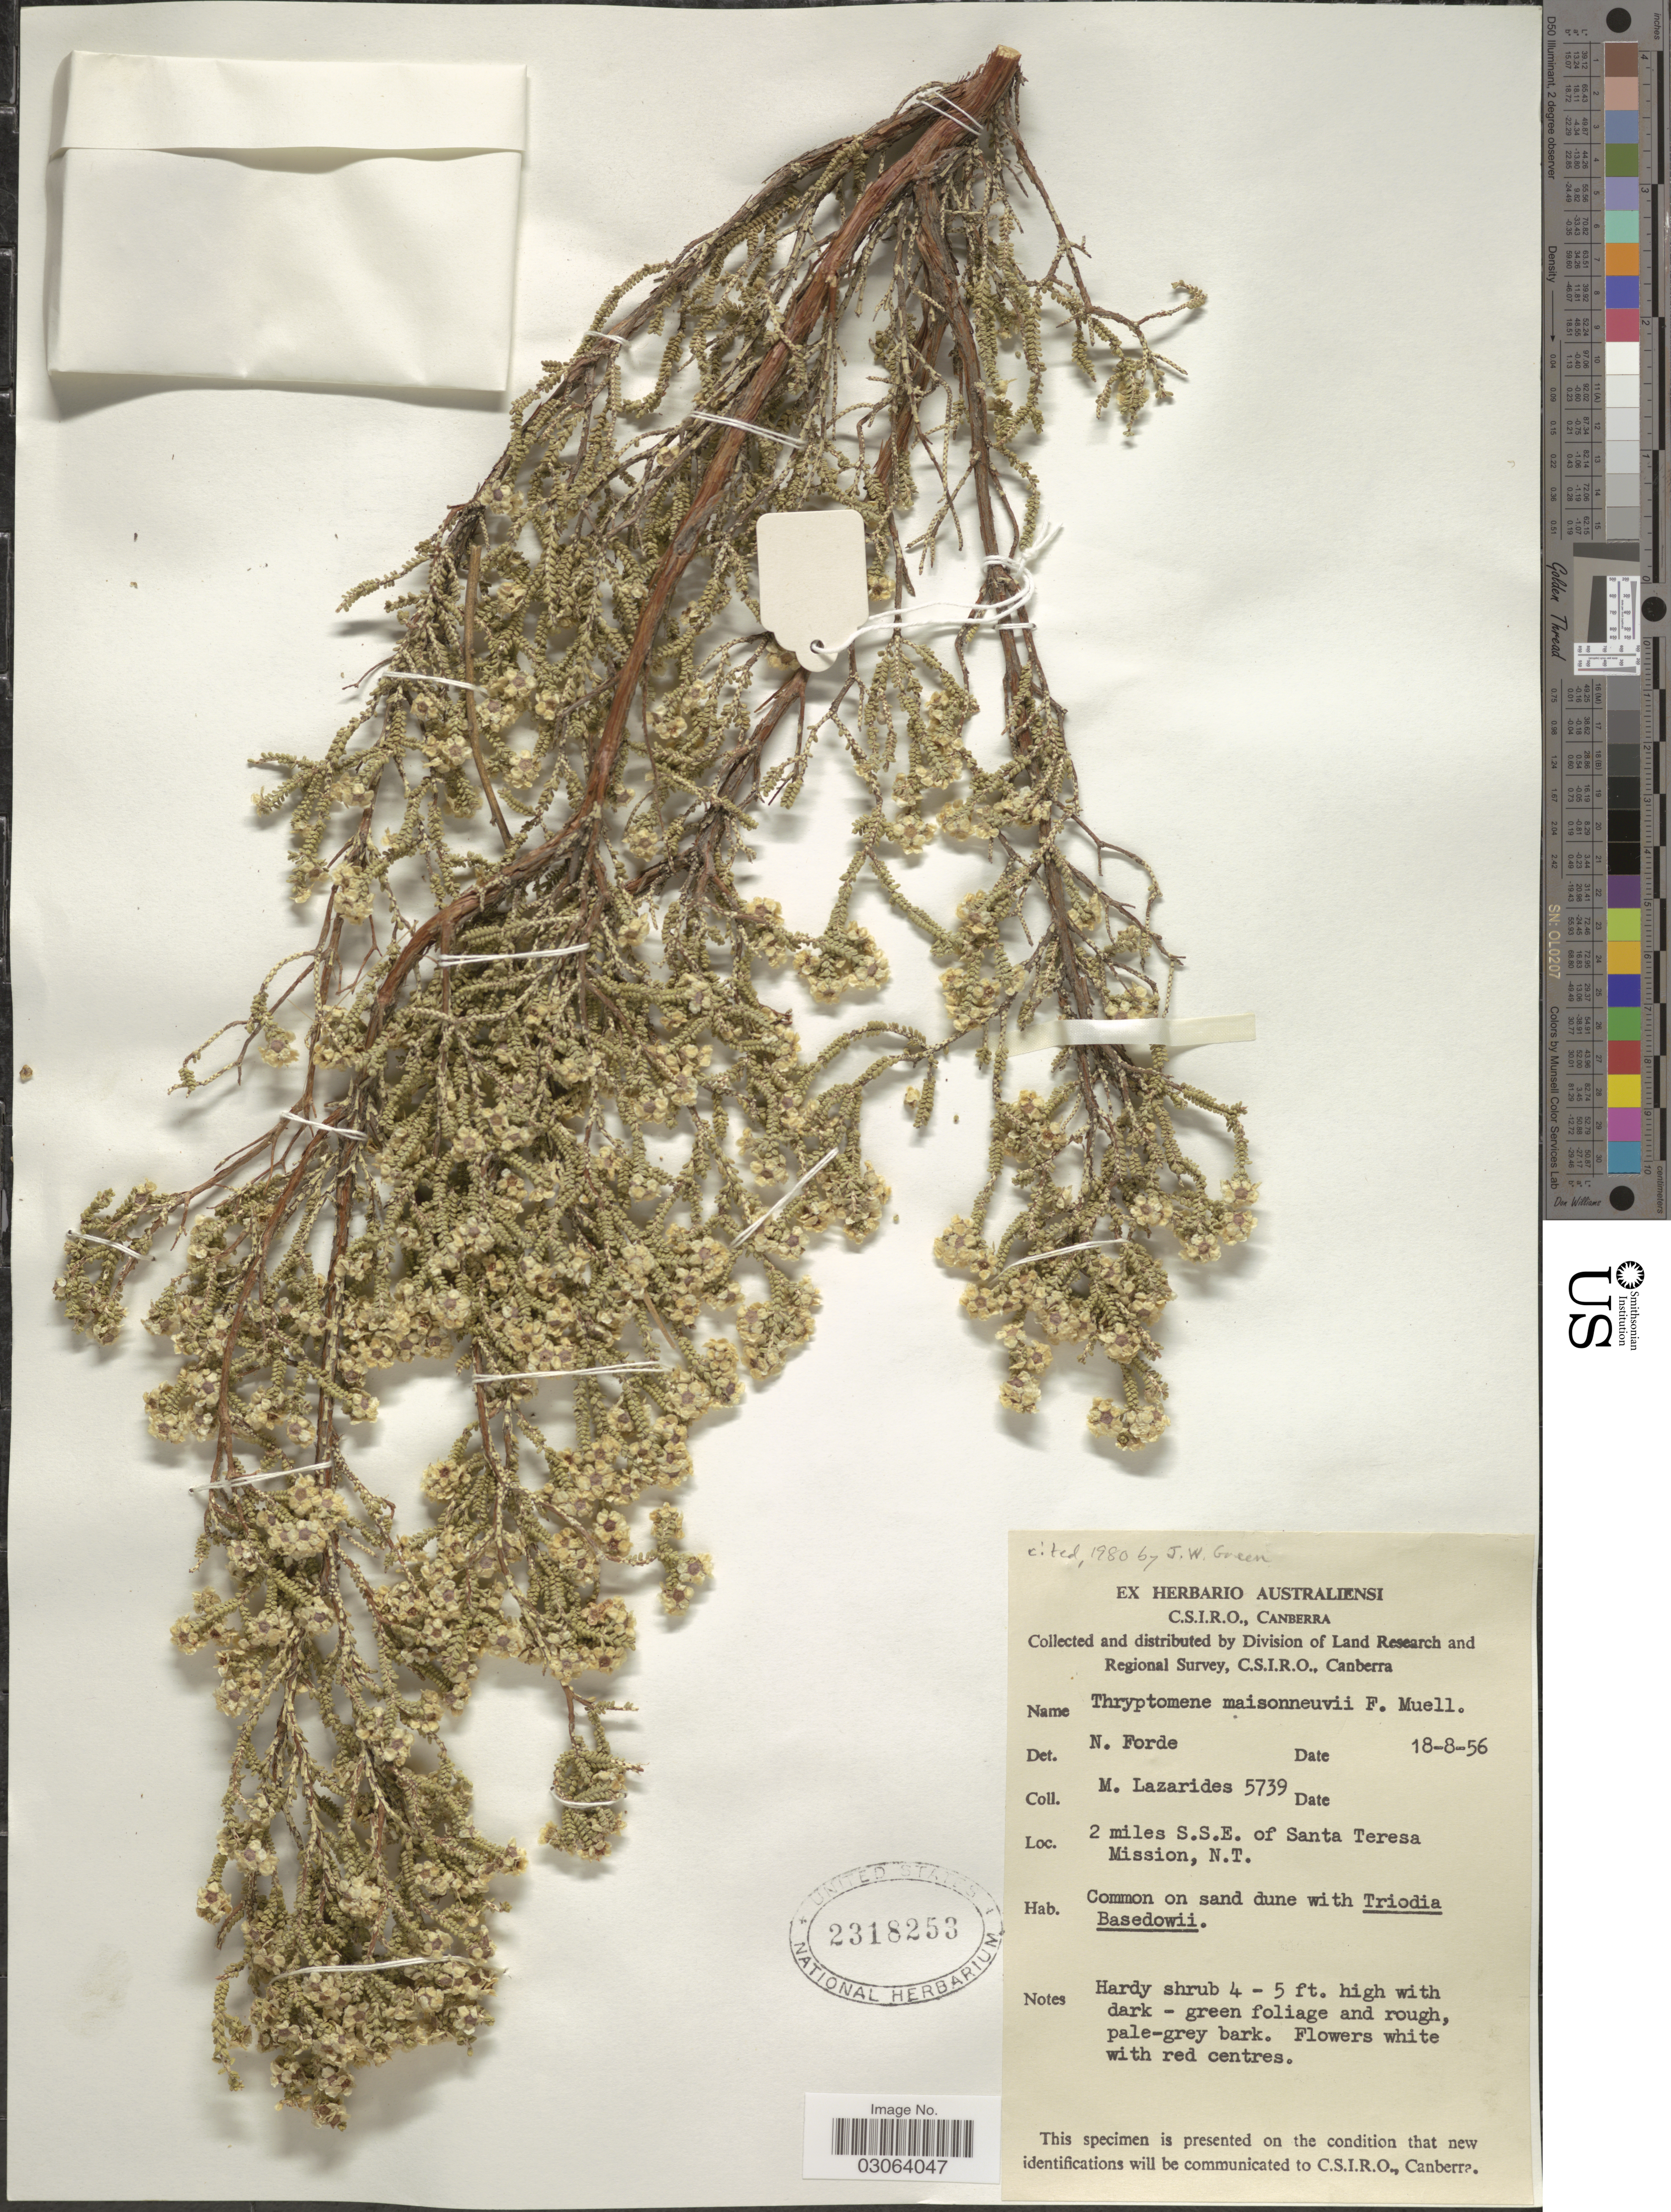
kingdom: Plantae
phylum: Tracheophyta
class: Magnoliopsida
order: Myrtales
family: Myrtaceae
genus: Aluta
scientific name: Aluta maisonneuvei subsp. maisonneuvei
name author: (F. Muell.) Rye & Trudgen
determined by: Strong, Mark T., (BOT), Smithsonian Institution - National Museum of Natural History (UNITED STATES)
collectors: M. Lazarides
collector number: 5739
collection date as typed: Transcribed d/m/y: 18/8/56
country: Australia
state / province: Northern Territory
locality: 2 miles S.S.E. of Santa Teresa Mission, N.T.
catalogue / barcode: US 2318253